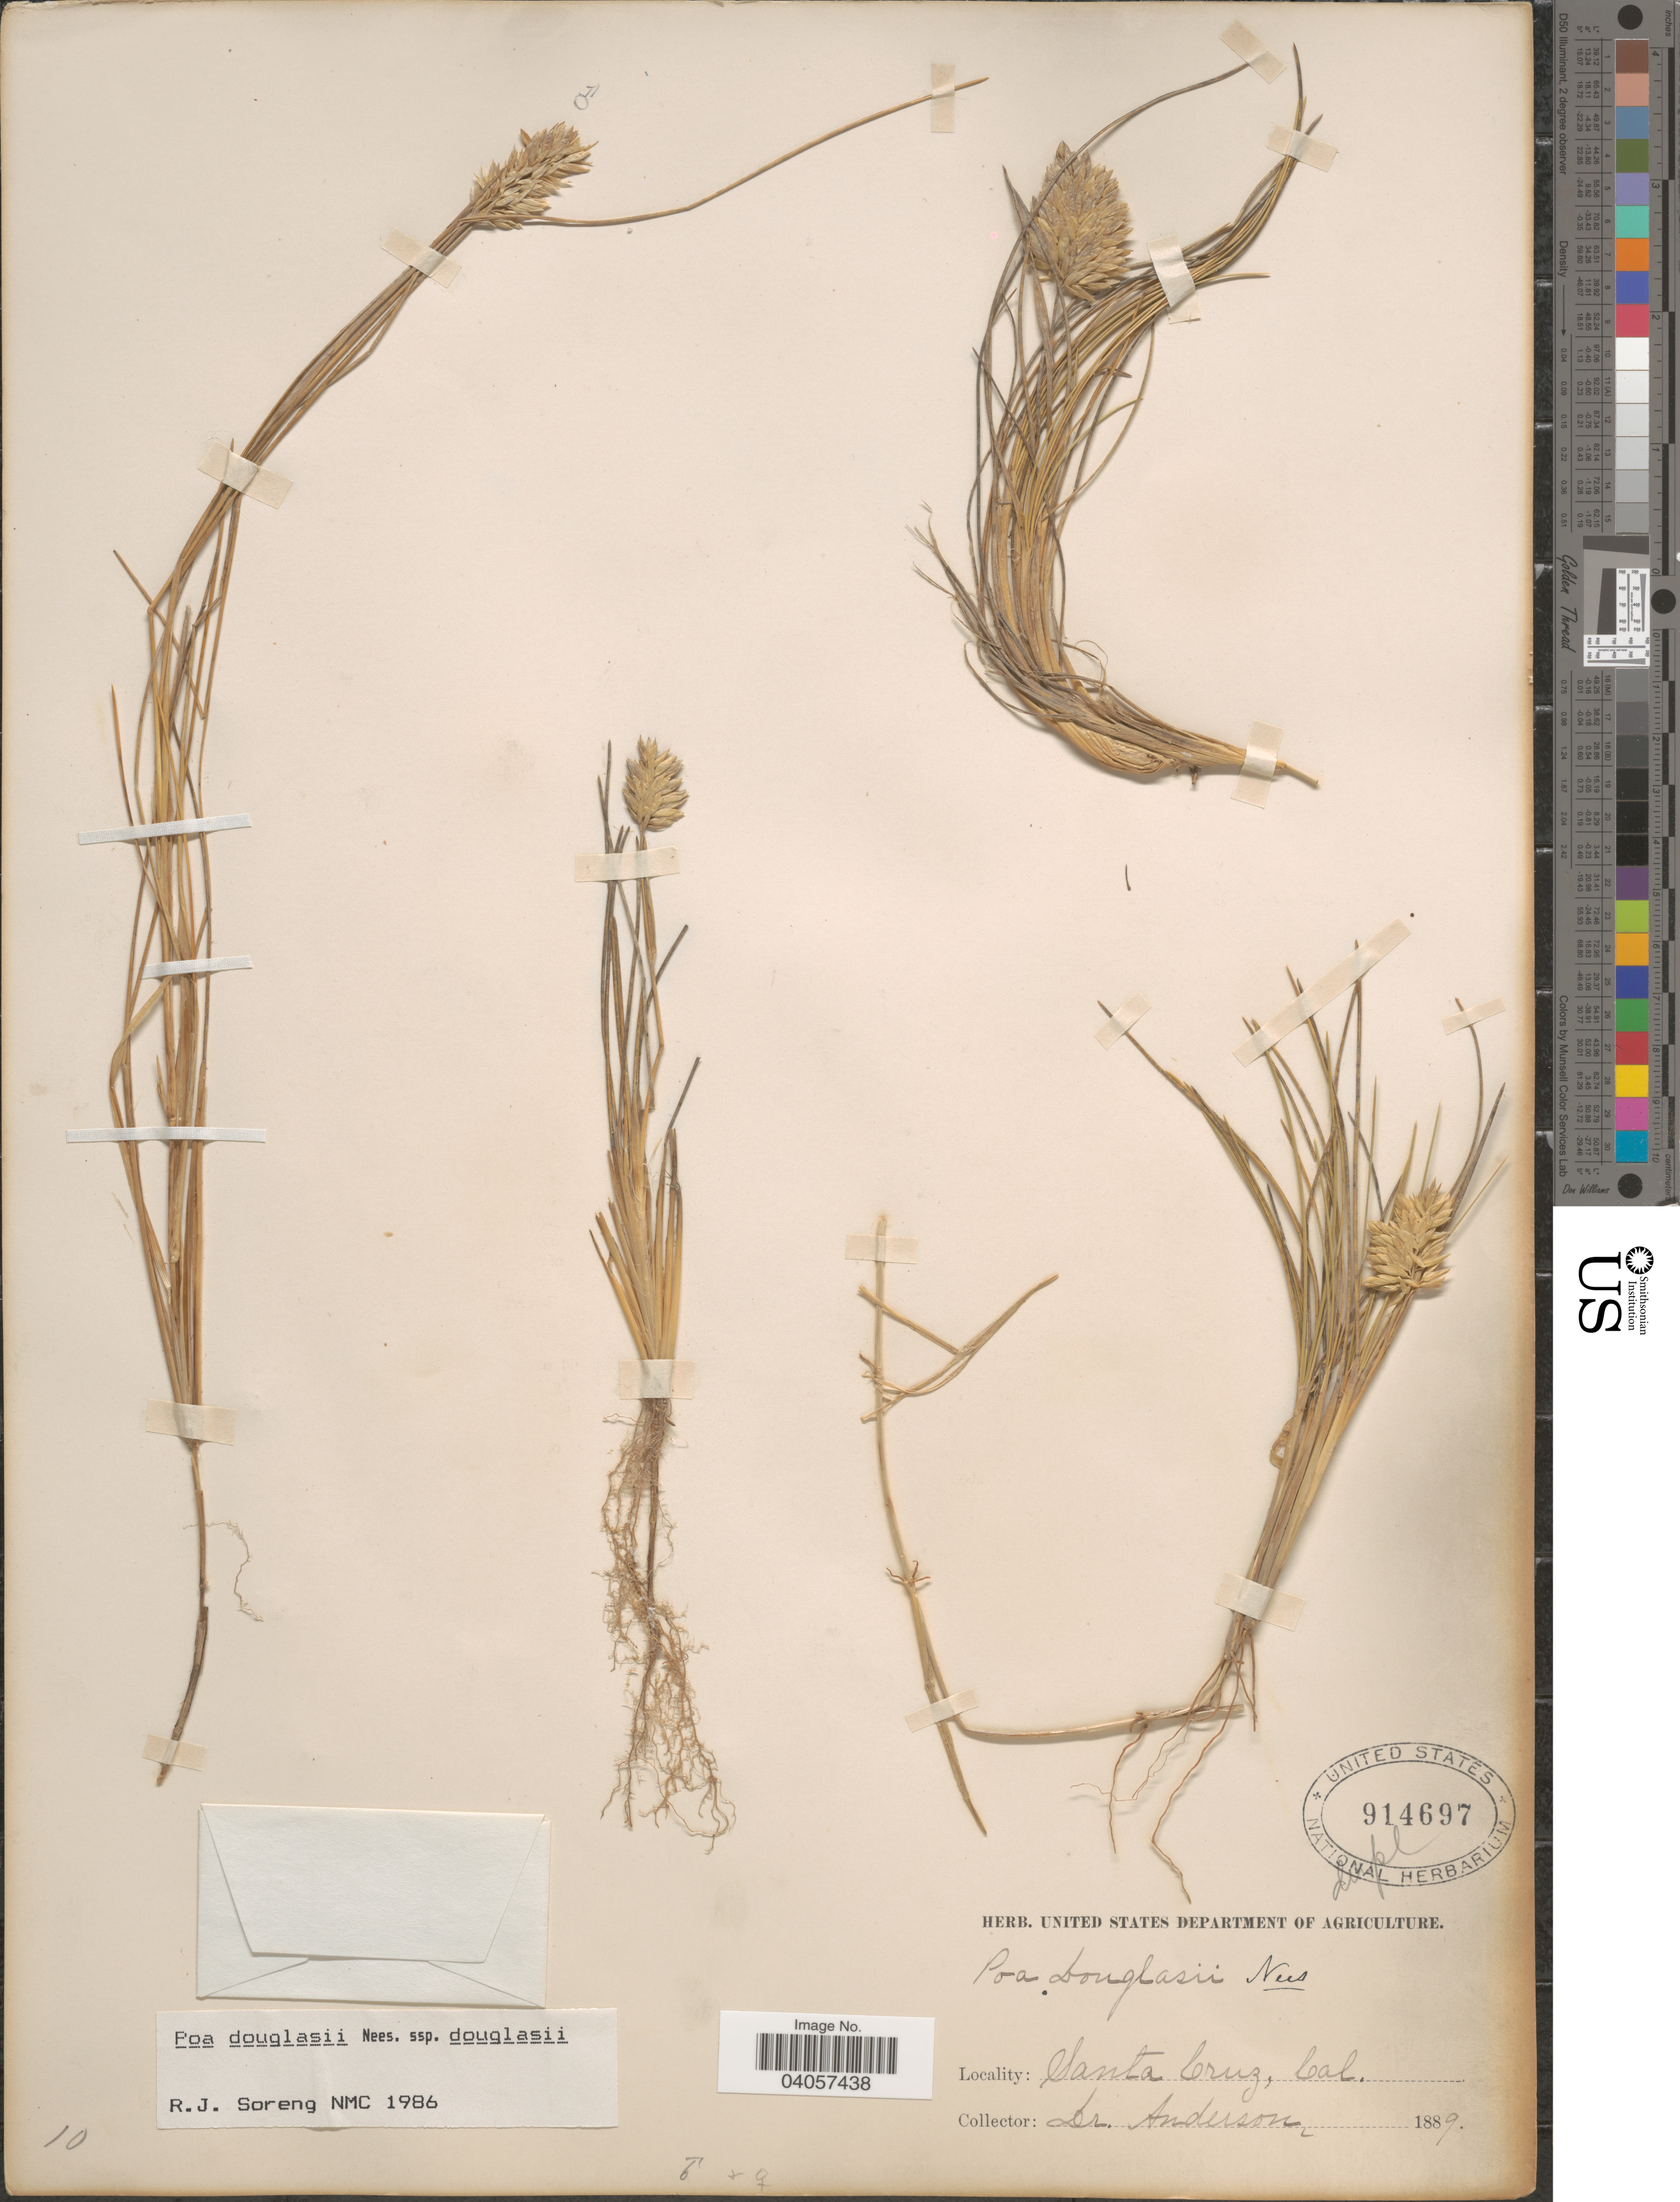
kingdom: Plantae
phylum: Tracheophyta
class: Liliopsida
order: Poales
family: Poaceae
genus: Poa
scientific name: Poa douglasii subsp. douglasii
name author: Nees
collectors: -. Anderson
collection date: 1889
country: United States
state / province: California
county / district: Santa Cruz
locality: Santa Cruz.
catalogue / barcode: US 914697